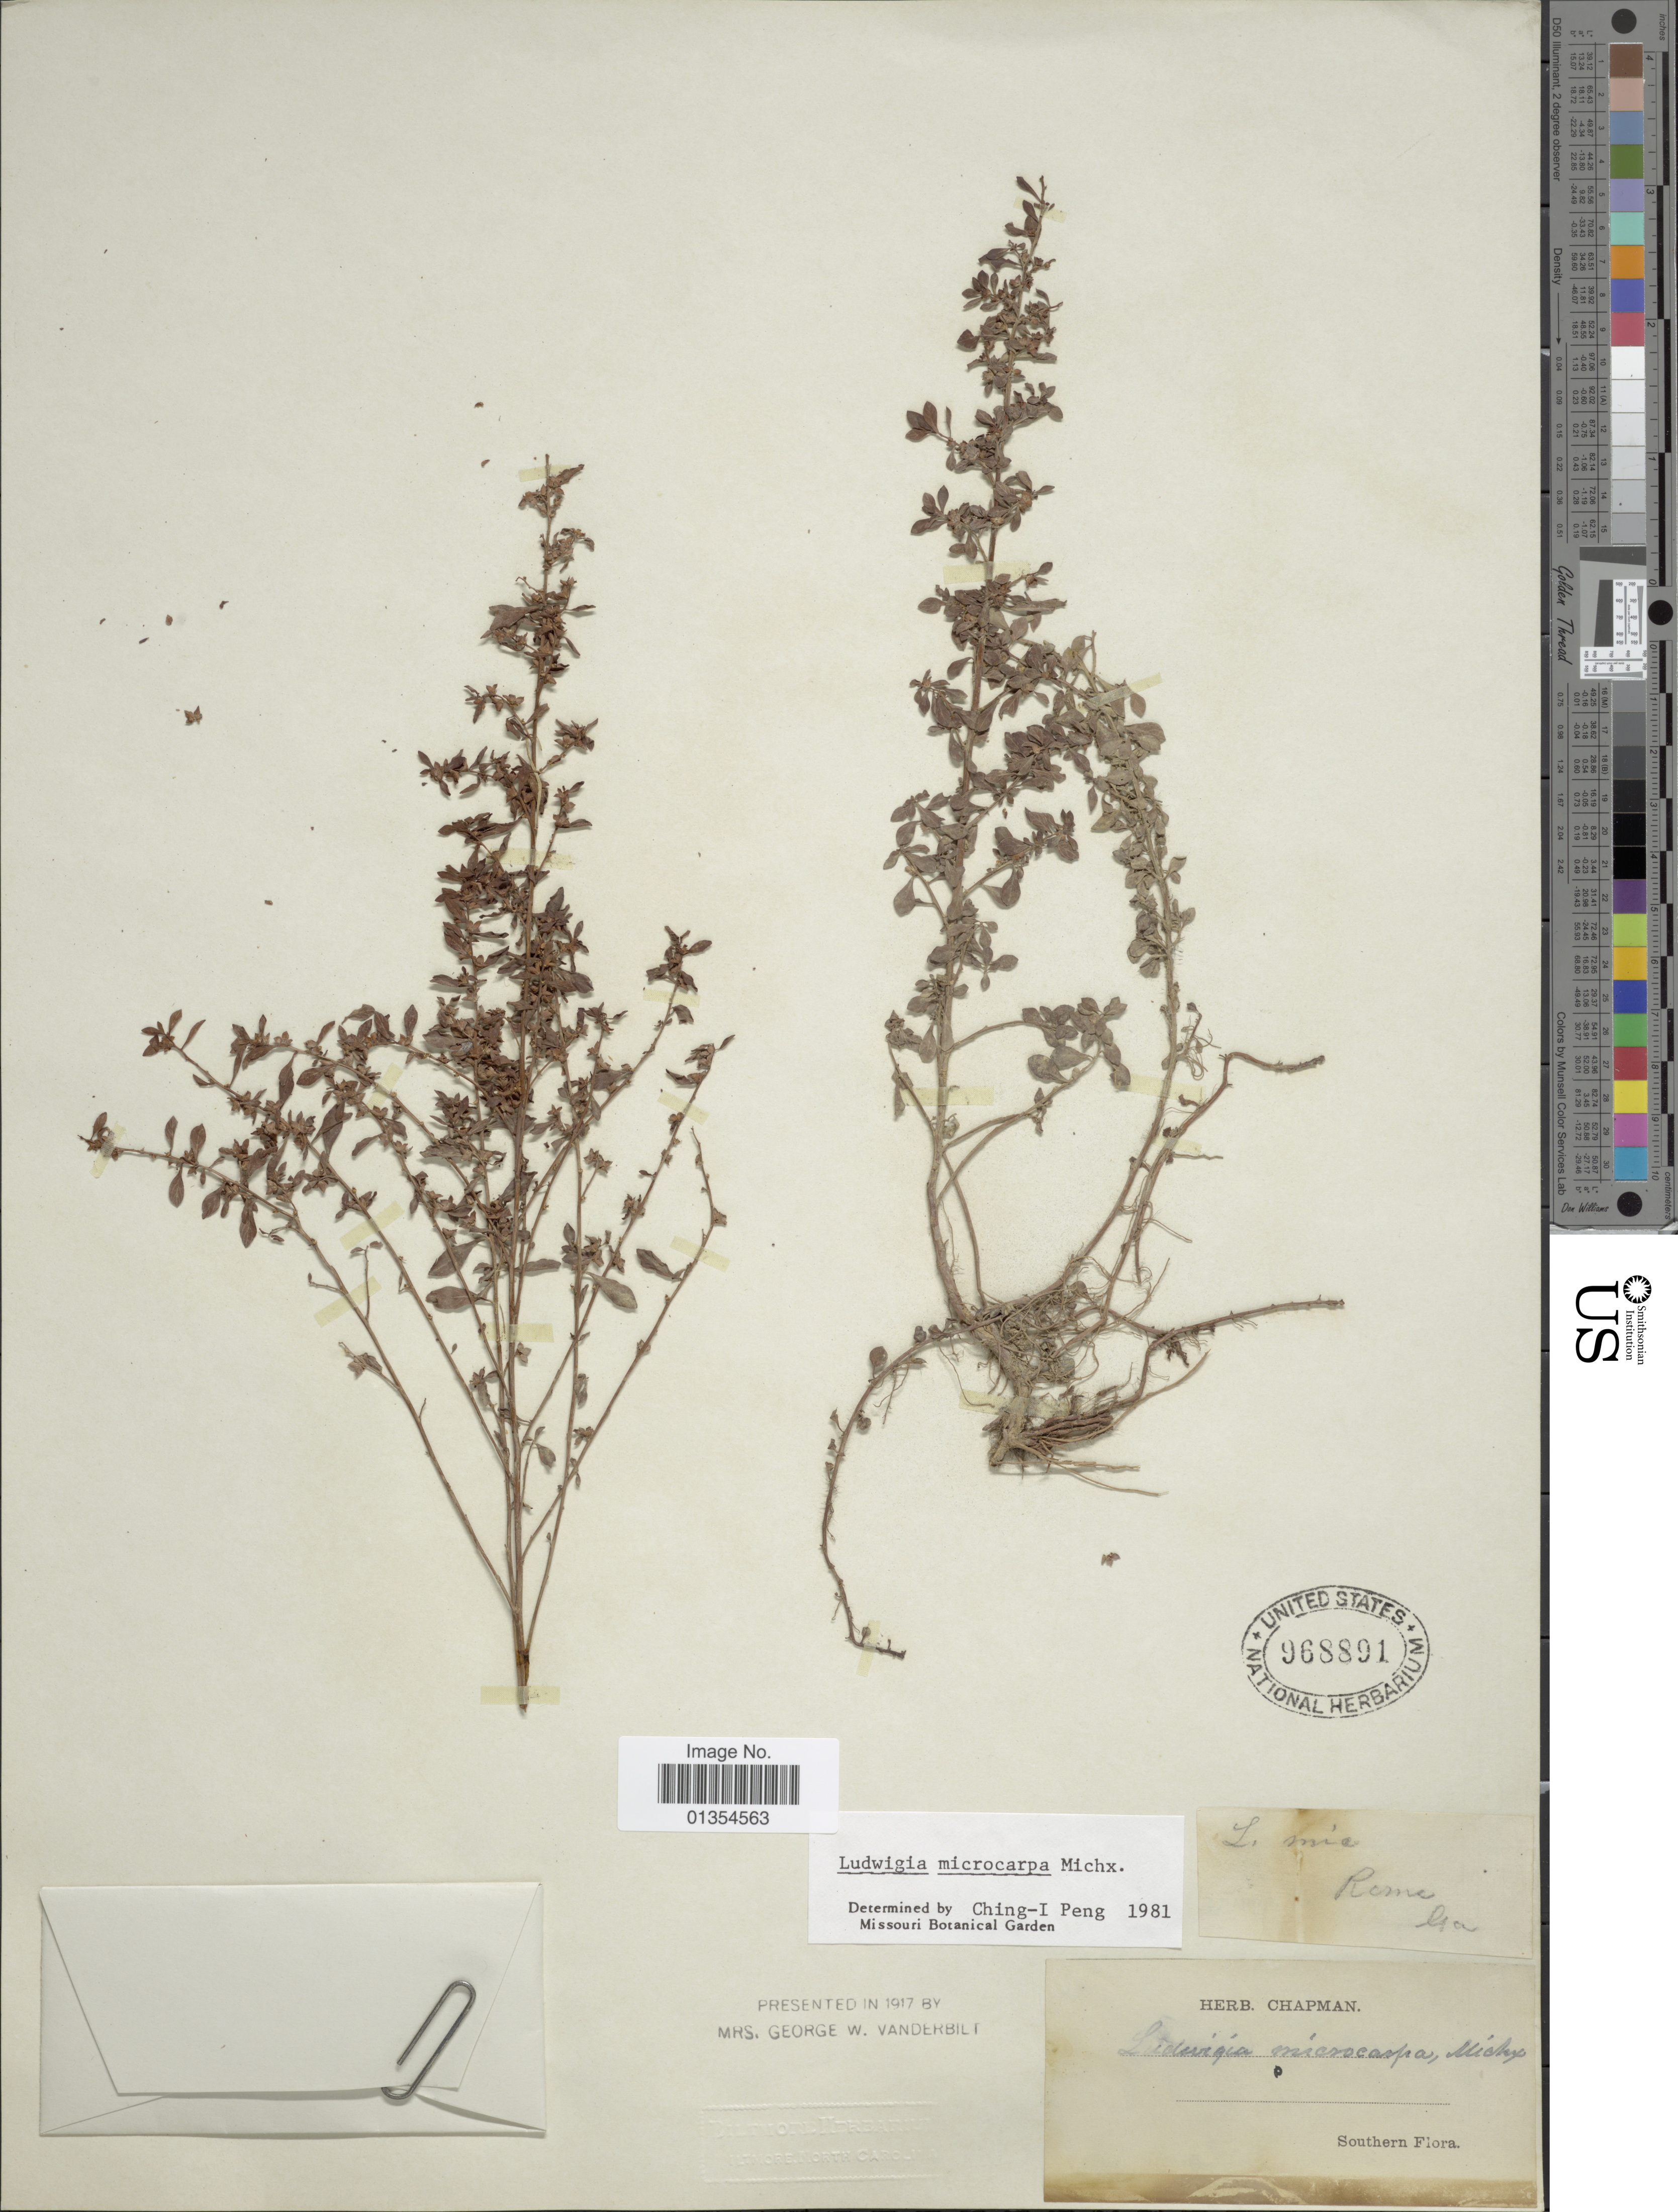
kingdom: Plantae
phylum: Tracheophyta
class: Magnoliopsida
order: Myrtales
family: Onagraceae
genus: Ludwigia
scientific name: Ludwigia microcarpa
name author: Michx.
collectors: ex herb. Chapman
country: United States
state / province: Georgia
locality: Rome, Ga.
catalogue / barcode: US 968891